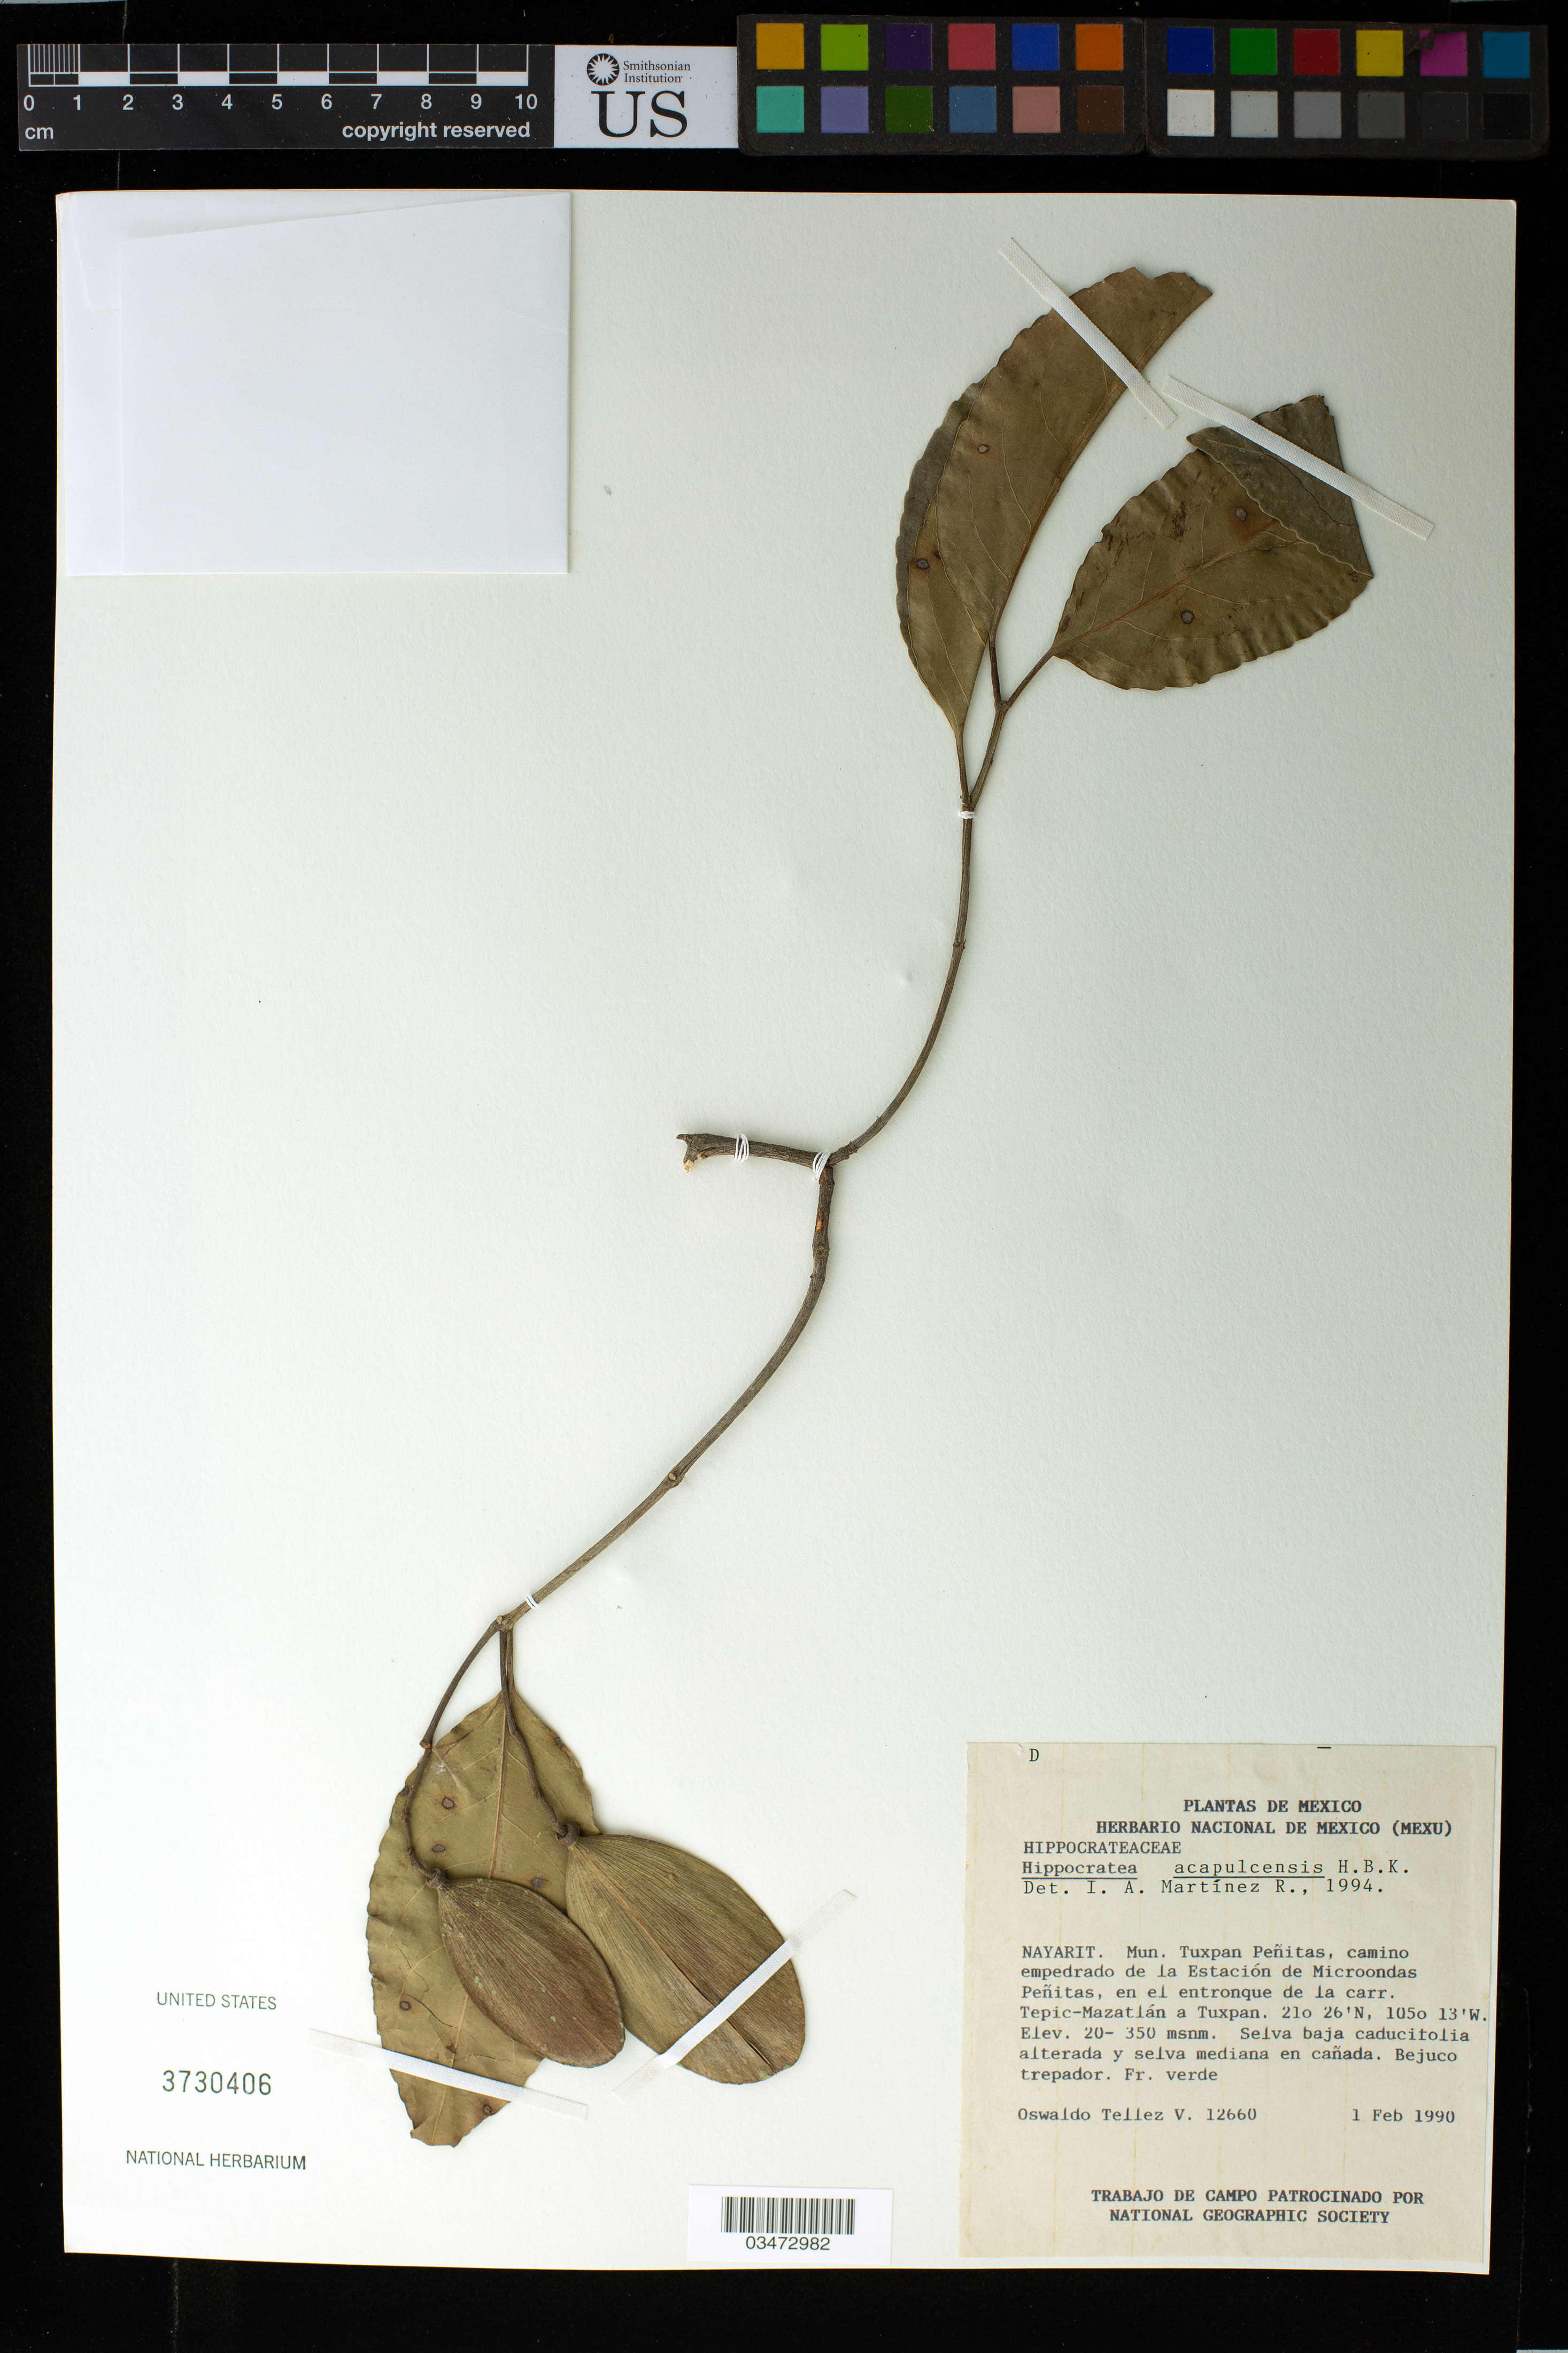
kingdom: Plantae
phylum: Tracheophyta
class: Magnoliopsida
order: Celastrales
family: Celastraceae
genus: Hippocratea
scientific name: Hippocratea acapulcensis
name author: Kunth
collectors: O. Téllez V.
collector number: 12660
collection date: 1990-02-01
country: Mexico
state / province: Nayarit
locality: Mun. Tuxpan Penitas, camino empedrado de la Estacion de Microondas Penitas, en el entronque de la carr.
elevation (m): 20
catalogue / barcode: US 3730406